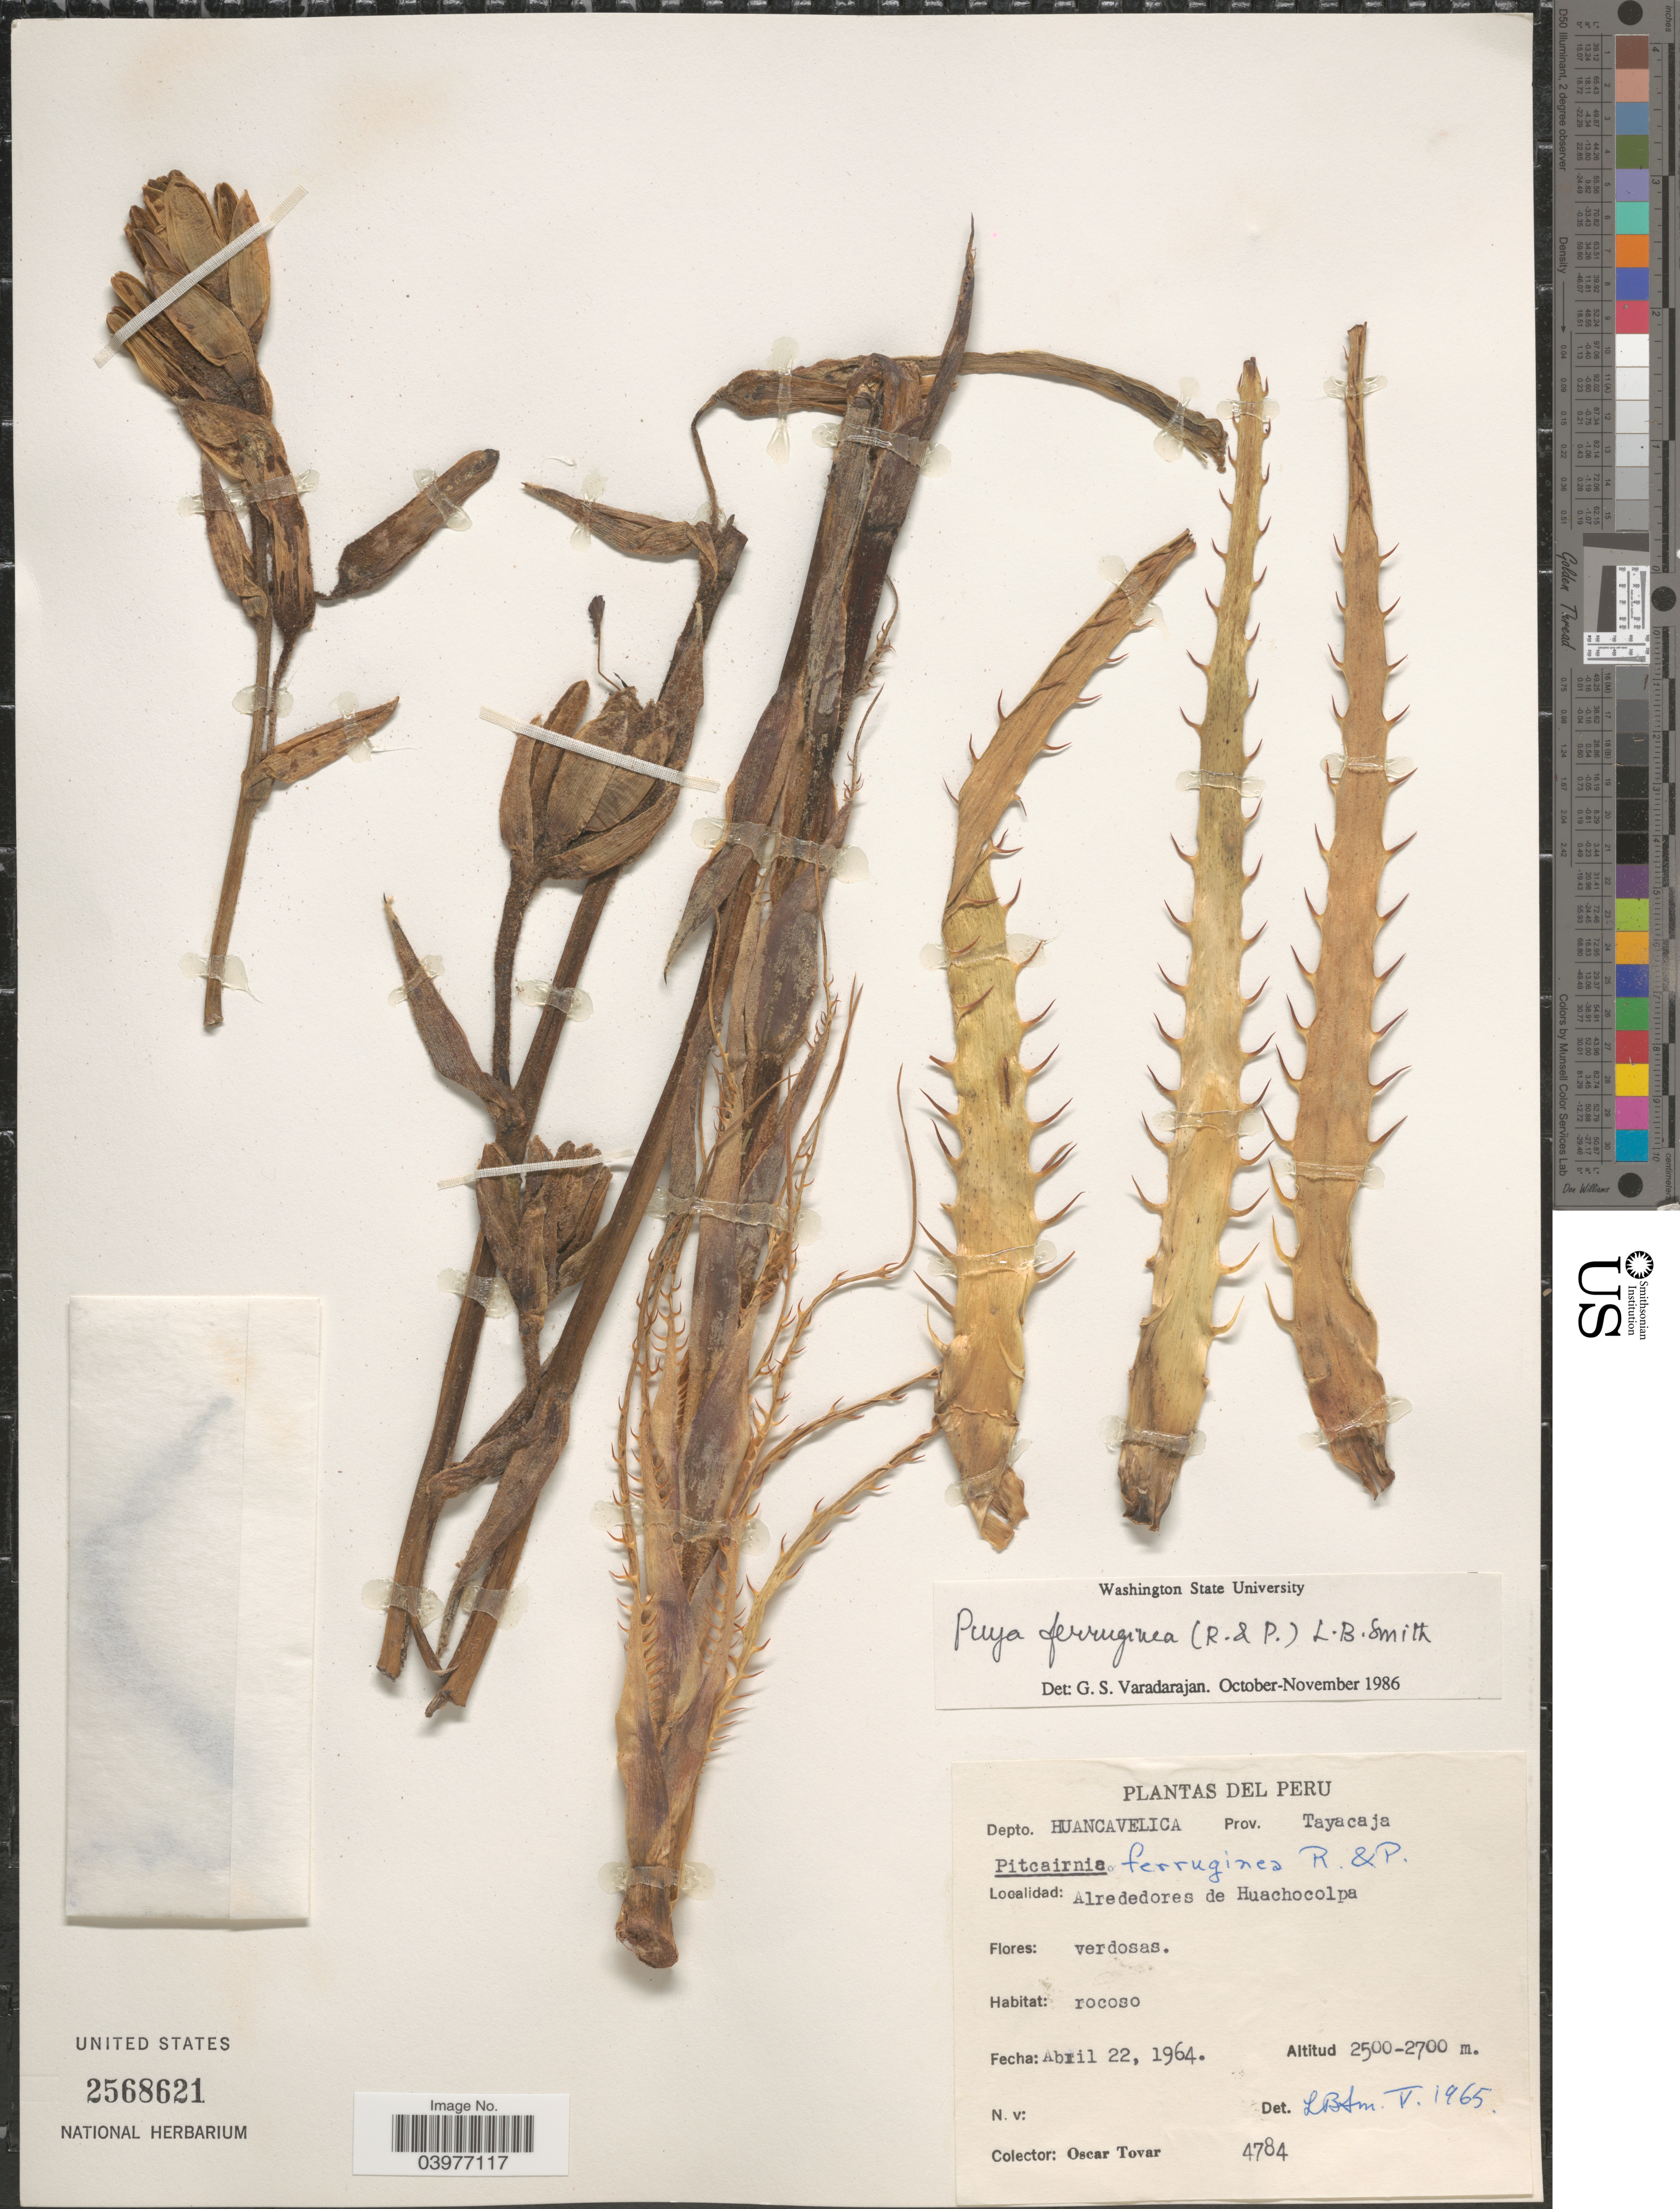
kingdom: Plantae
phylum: Tracheophyta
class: Liliopsida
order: Poales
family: Bromeliaceae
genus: Puya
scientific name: Puya ferruginea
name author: (Ruiz & Pav.) L.B. Sm.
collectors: Ó. Tovar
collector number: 4784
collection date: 1964-04-22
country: Peru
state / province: Huancavelica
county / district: Tayacaja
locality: Depto. Huancavelica. Prov. Tayacaja. Alrededores de Huachocolpa.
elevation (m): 2500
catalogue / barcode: US 2568621